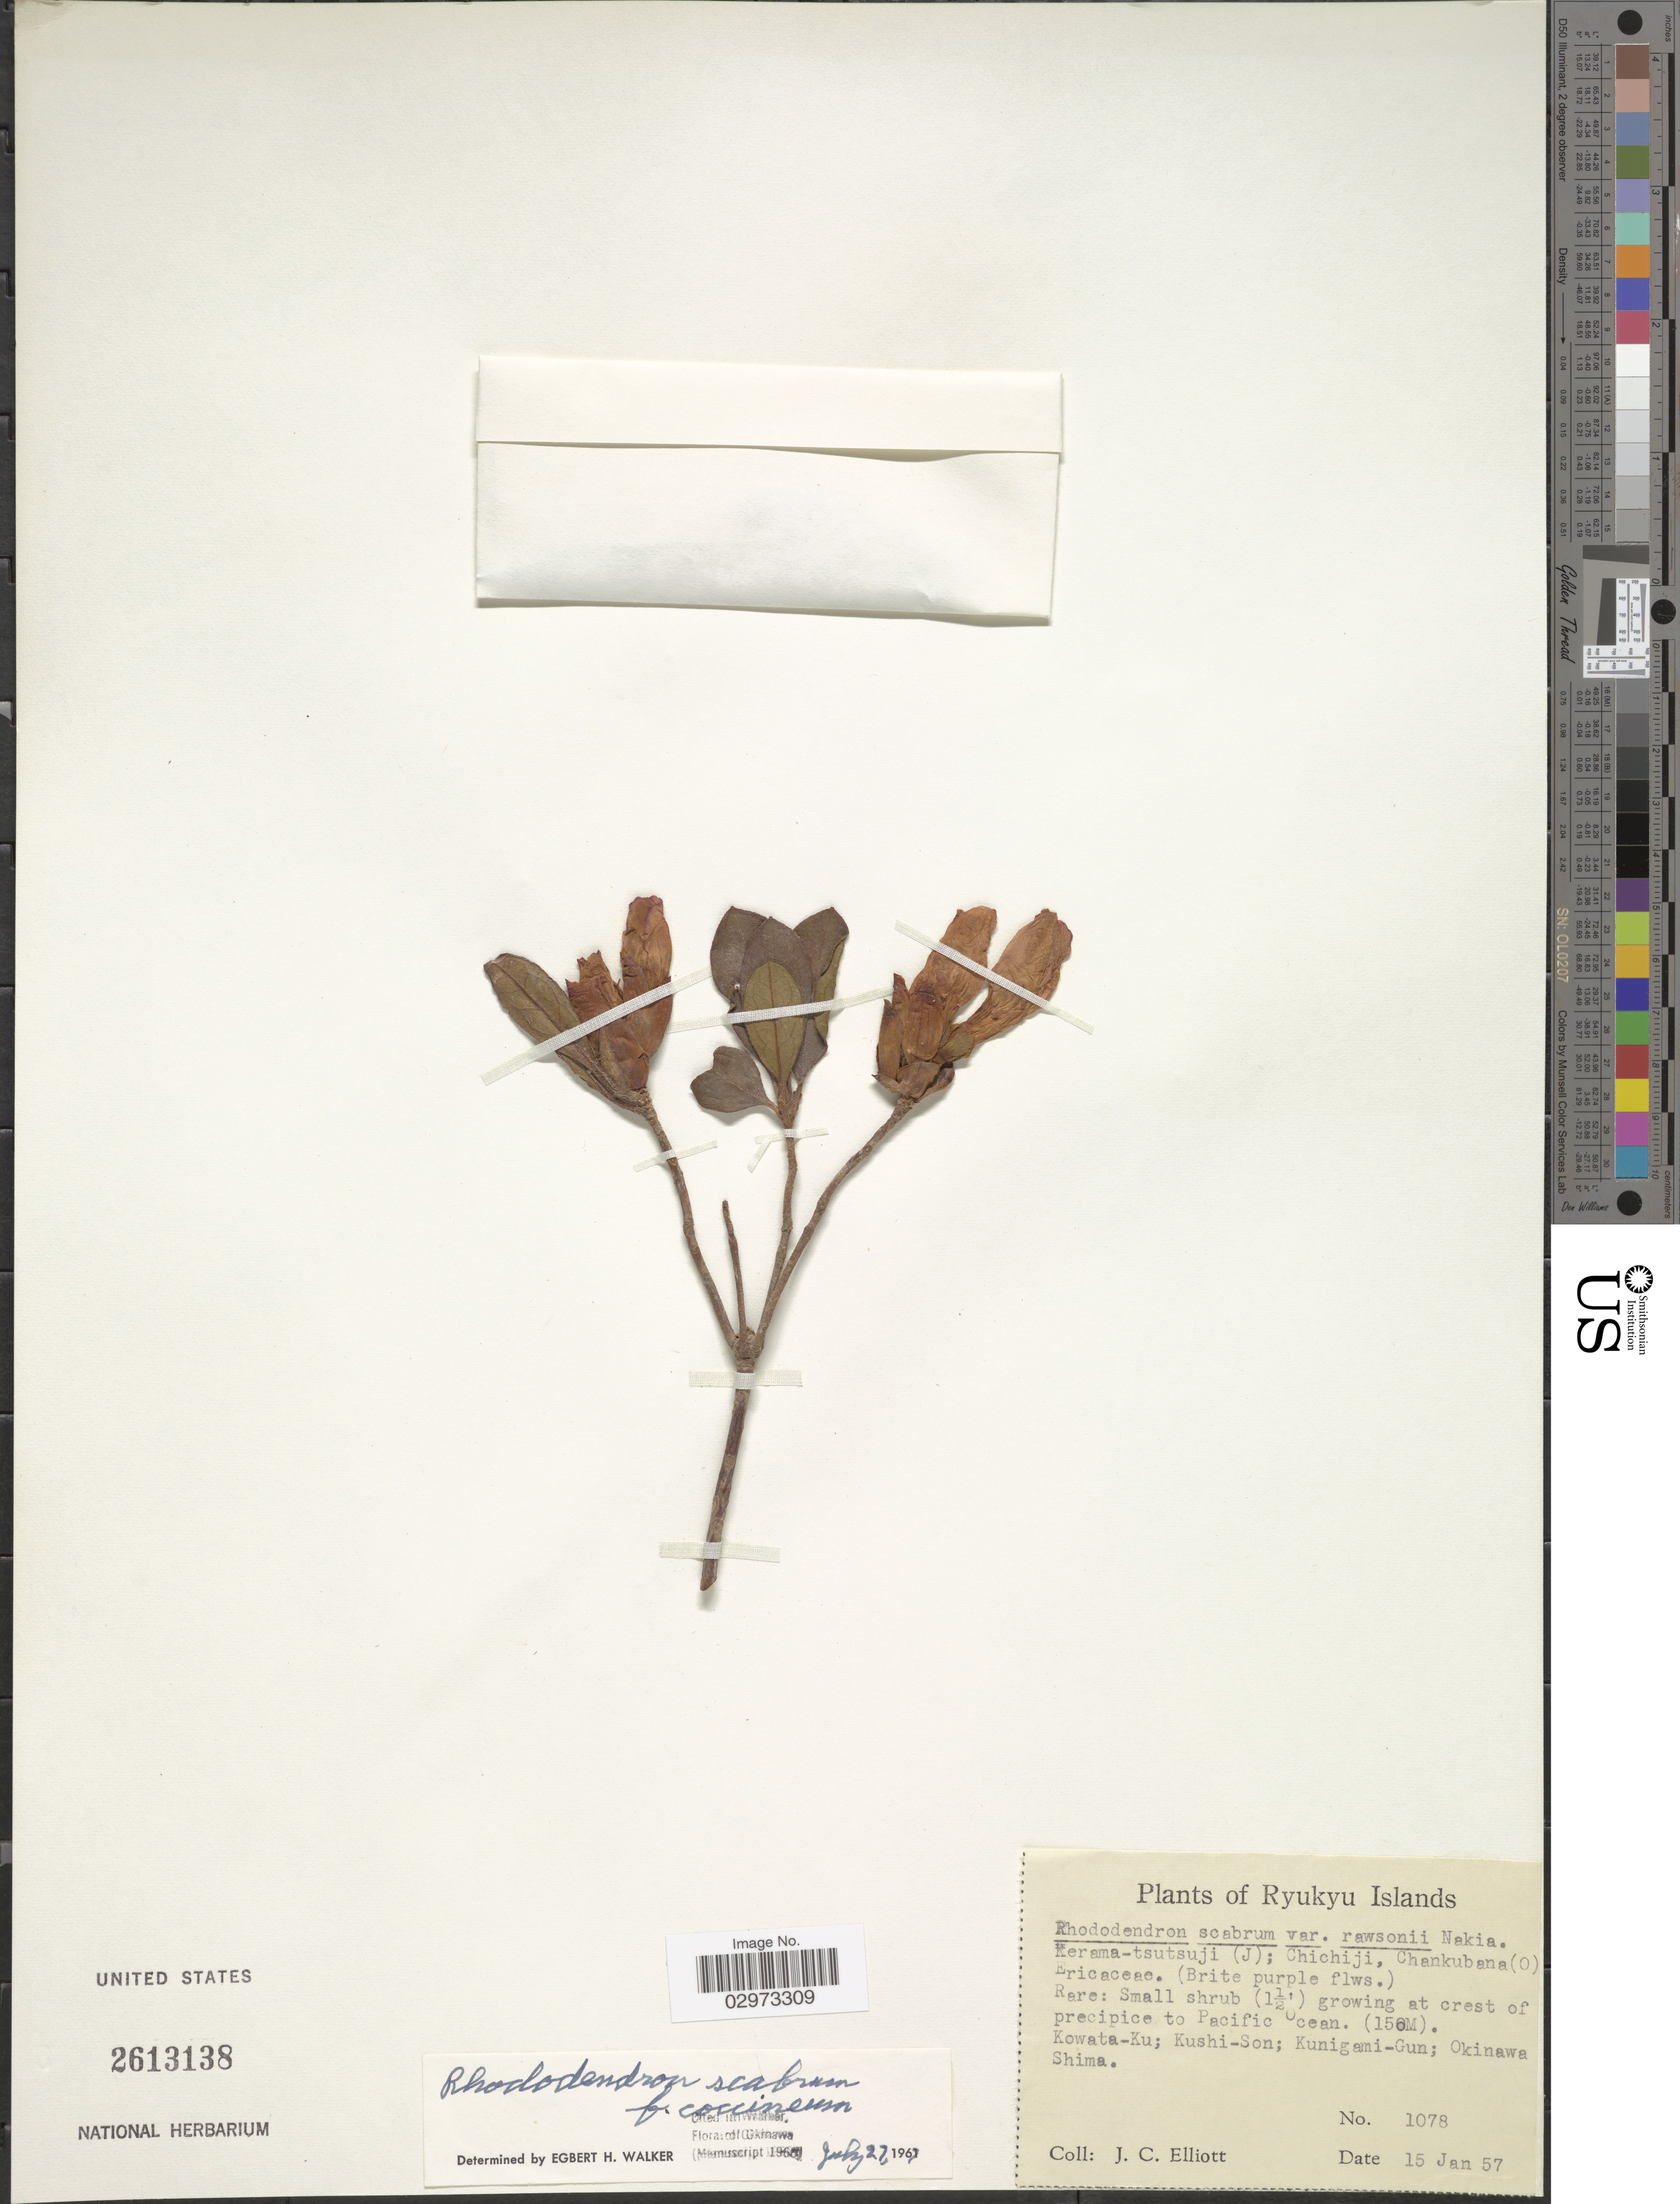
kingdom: Plantae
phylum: Tracheophyta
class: Magnoliopsida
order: Ericales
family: Ericaceae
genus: Rhododendron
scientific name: Rhododendron scabrum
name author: G. Don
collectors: J. Elliot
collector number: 1078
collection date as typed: Transcribed d/m/y: 15/1/57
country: Japan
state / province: Okinawa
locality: Ryukyu Islands. At crest of precipice to Pacific Ocean. Kowata-Ku; Kushi-Son; Kunigami-Gun; Okinawa Shima.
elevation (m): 150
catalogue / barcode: US 2613138